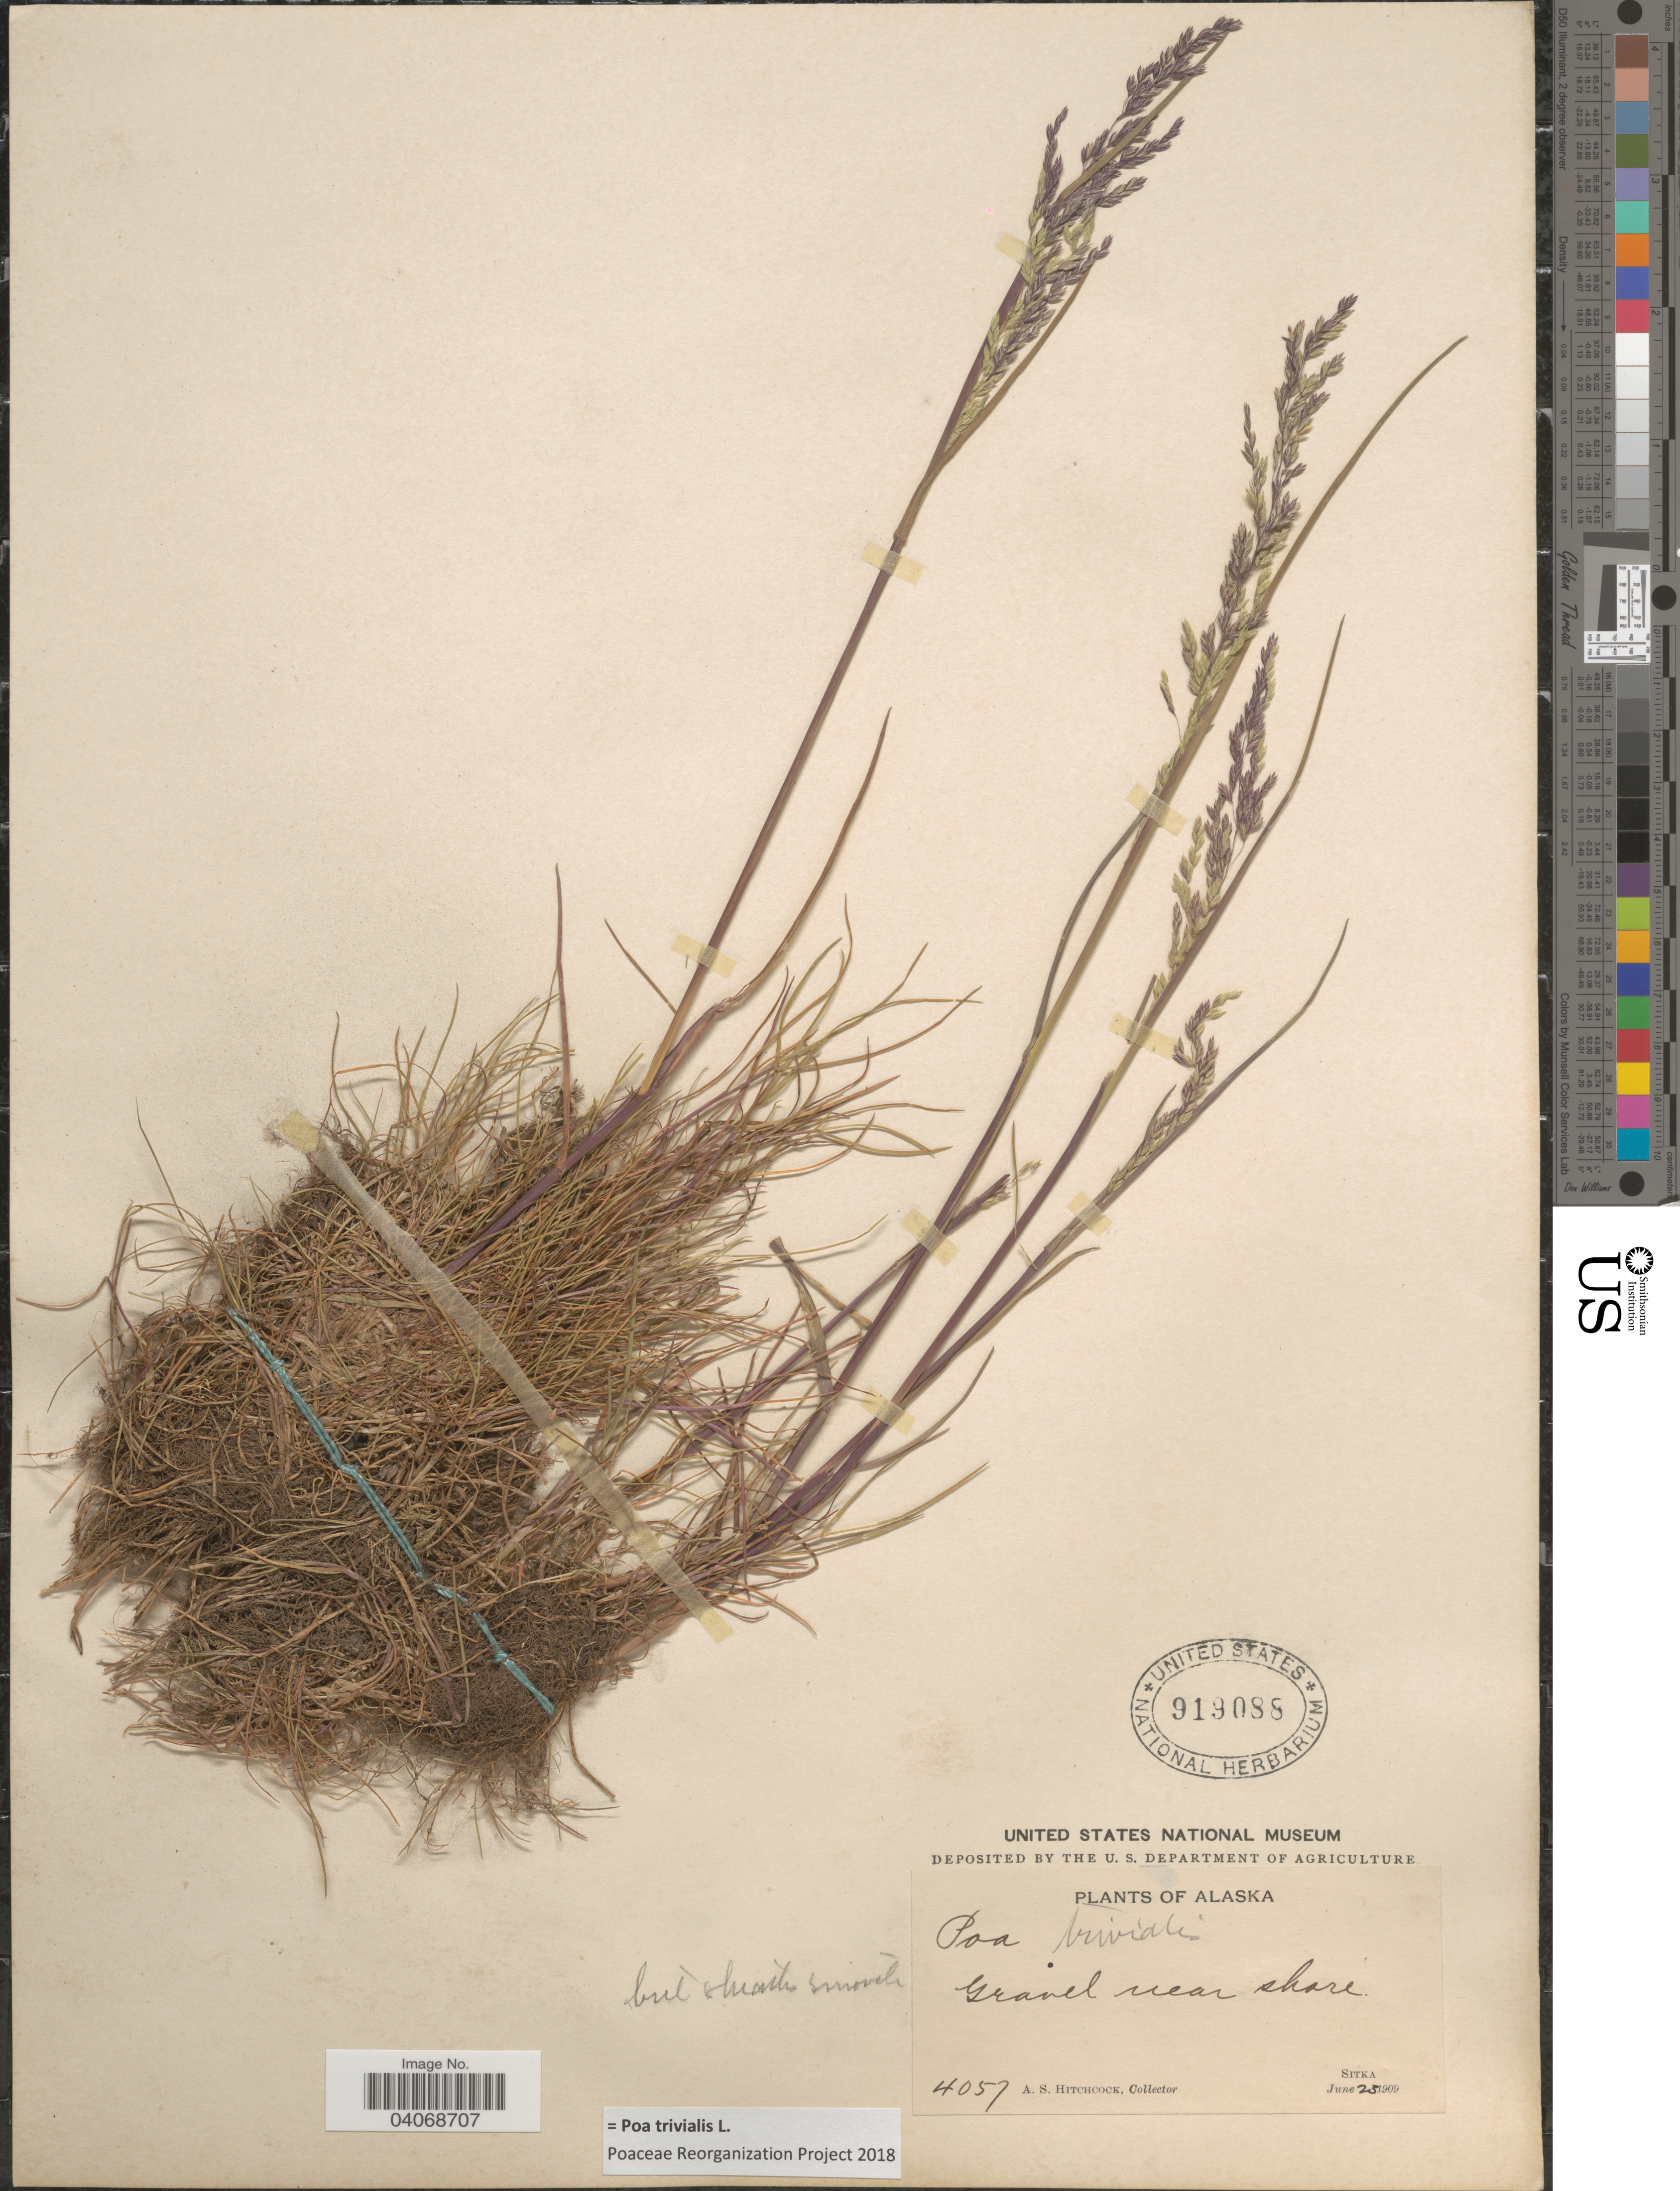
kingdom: Plantae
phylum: Tracheophyta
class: Liliopsida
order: Poales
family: Poaceae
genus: Poa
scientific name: Poa trivialis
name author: L.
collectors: A. S. Hitchcock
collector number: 4057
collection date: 1909-06-25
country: United States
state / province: Alaska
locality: Grand near shore. Sitka.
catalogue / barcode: US 919088